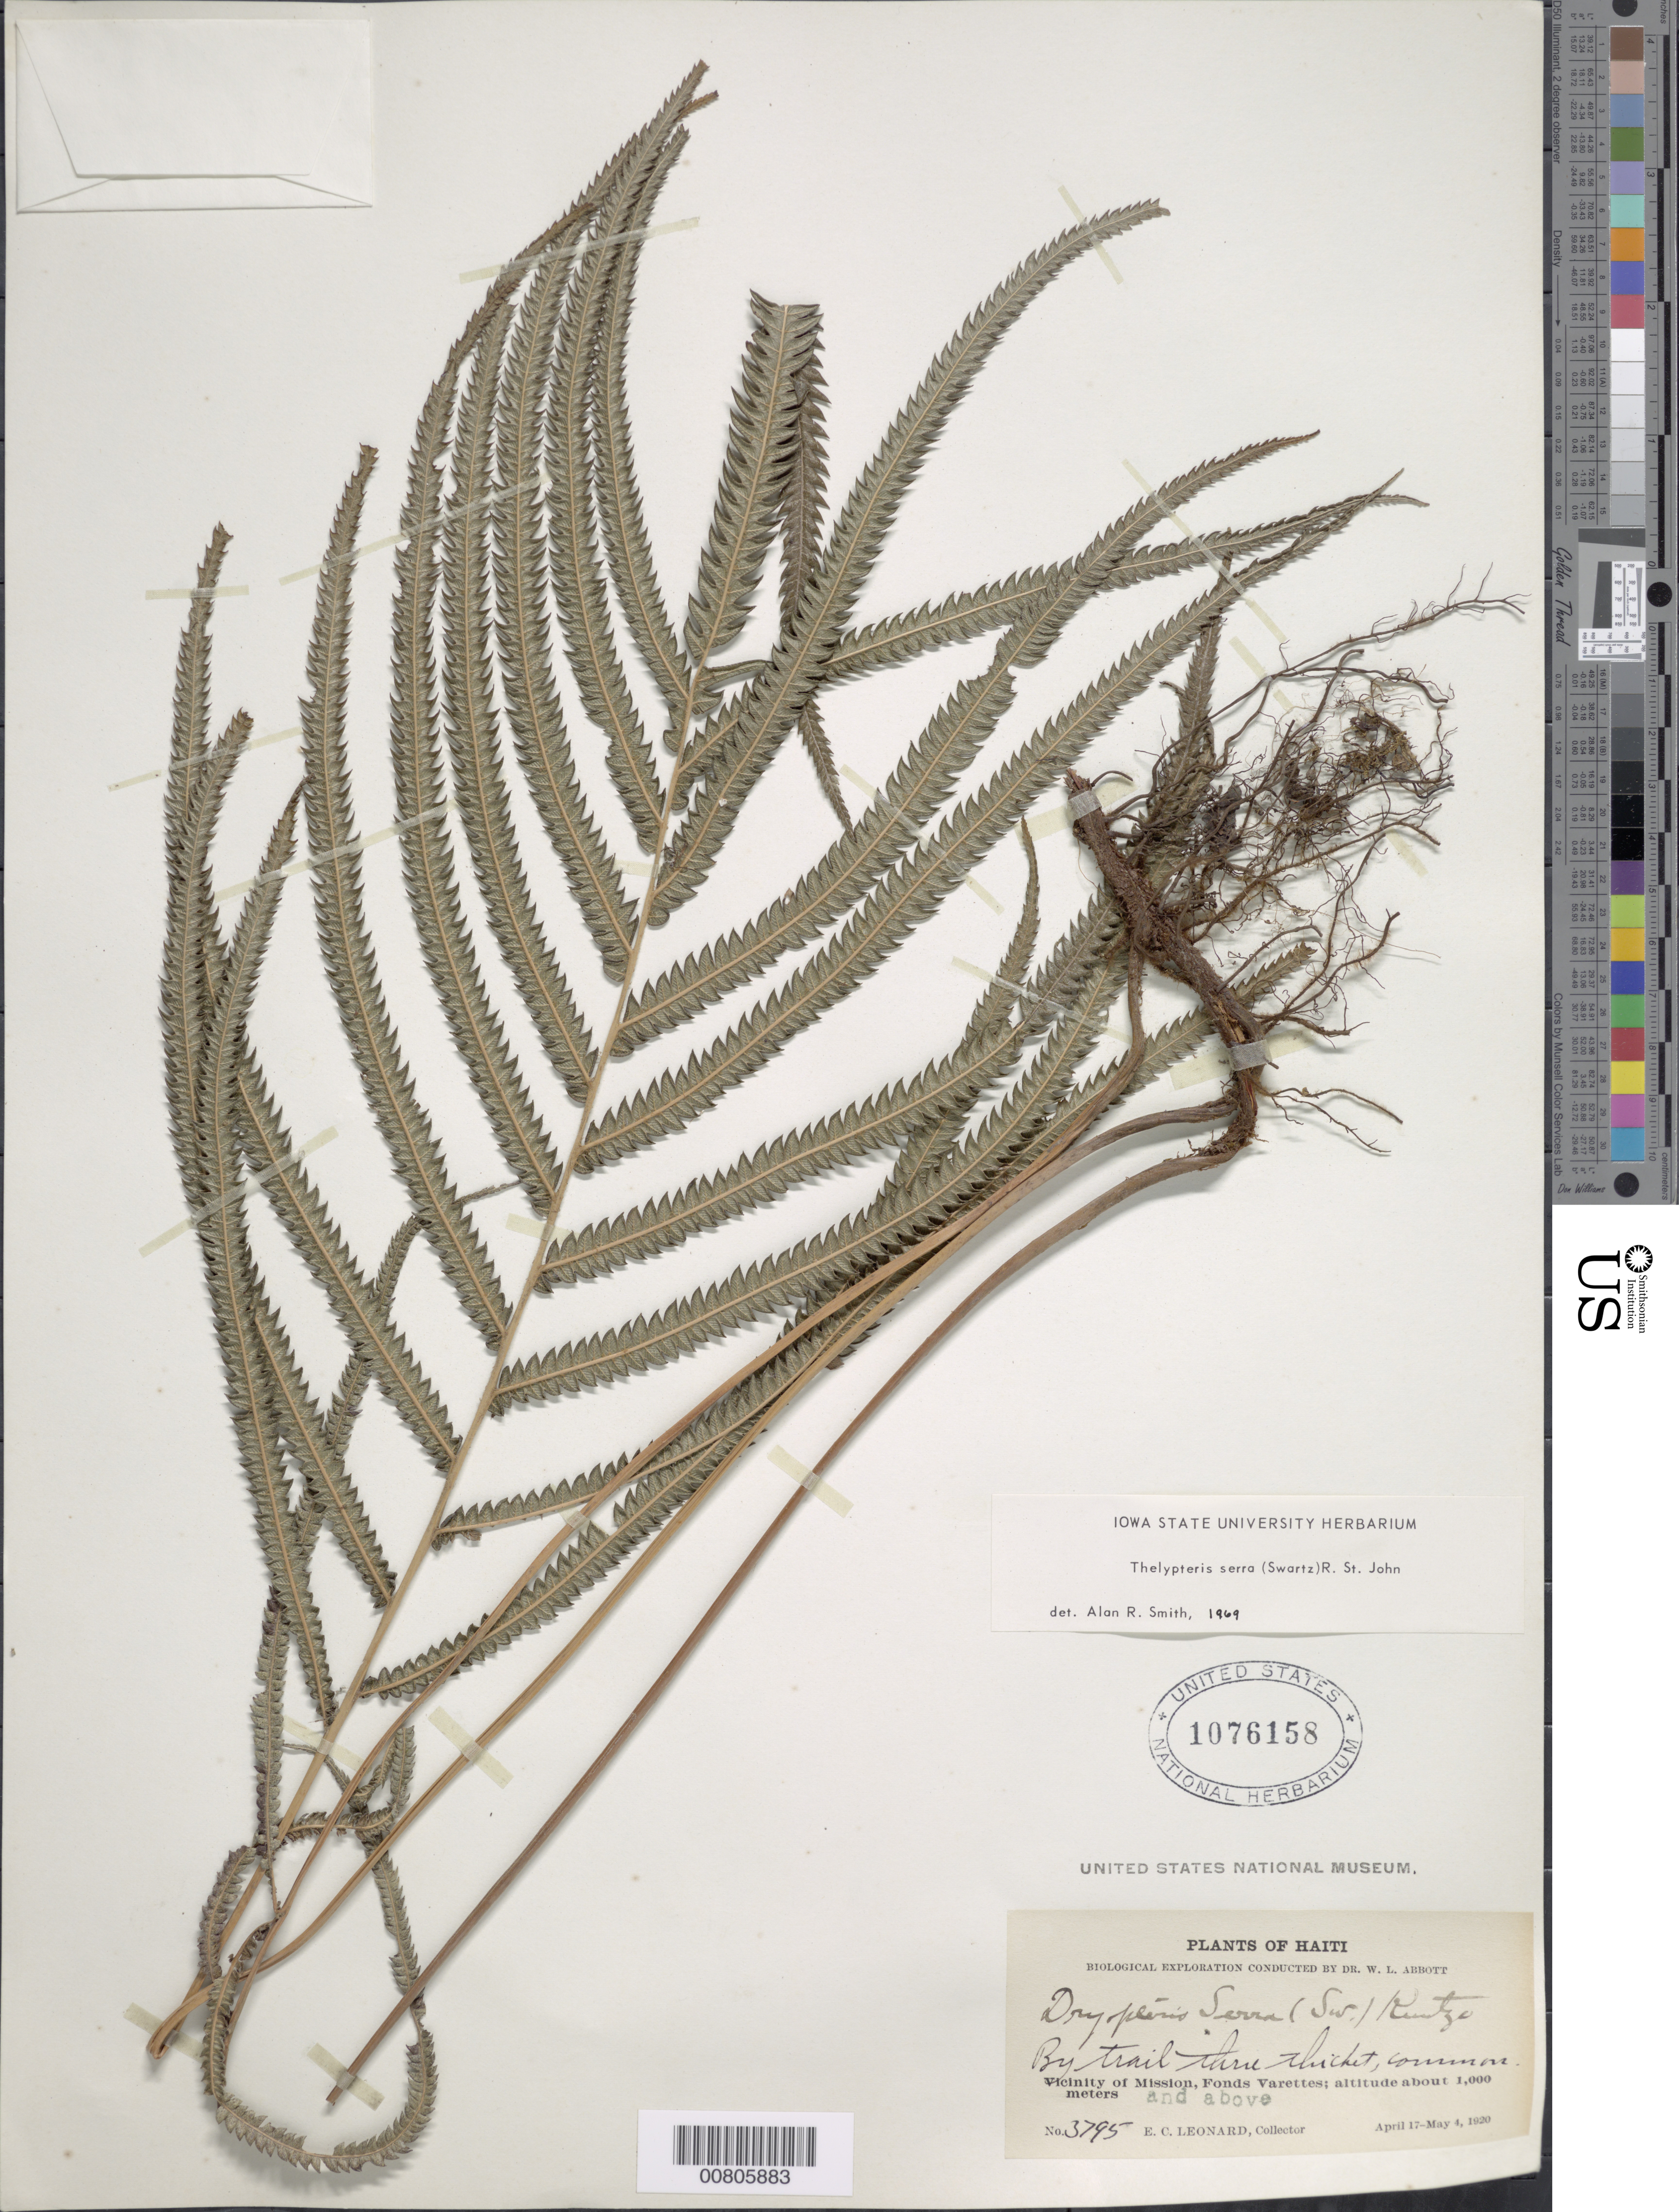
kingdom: Plantae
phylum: Tracheophyta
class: Polypodiopsida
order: Polypodiales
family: Thelypteridaceae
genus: Christella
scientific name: Christella serra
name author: (Sw.) Holttum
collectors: E. C. Leonard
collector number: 3795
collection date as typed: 17 Apr 1920 to 04 May 1920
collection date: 1920-04-17/1920-05-04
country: Haiti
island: Hispaniola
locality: Fonds Varettes; vicinity Mission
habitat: By trail thru thicket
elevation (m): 1000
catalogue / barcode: US 1076158